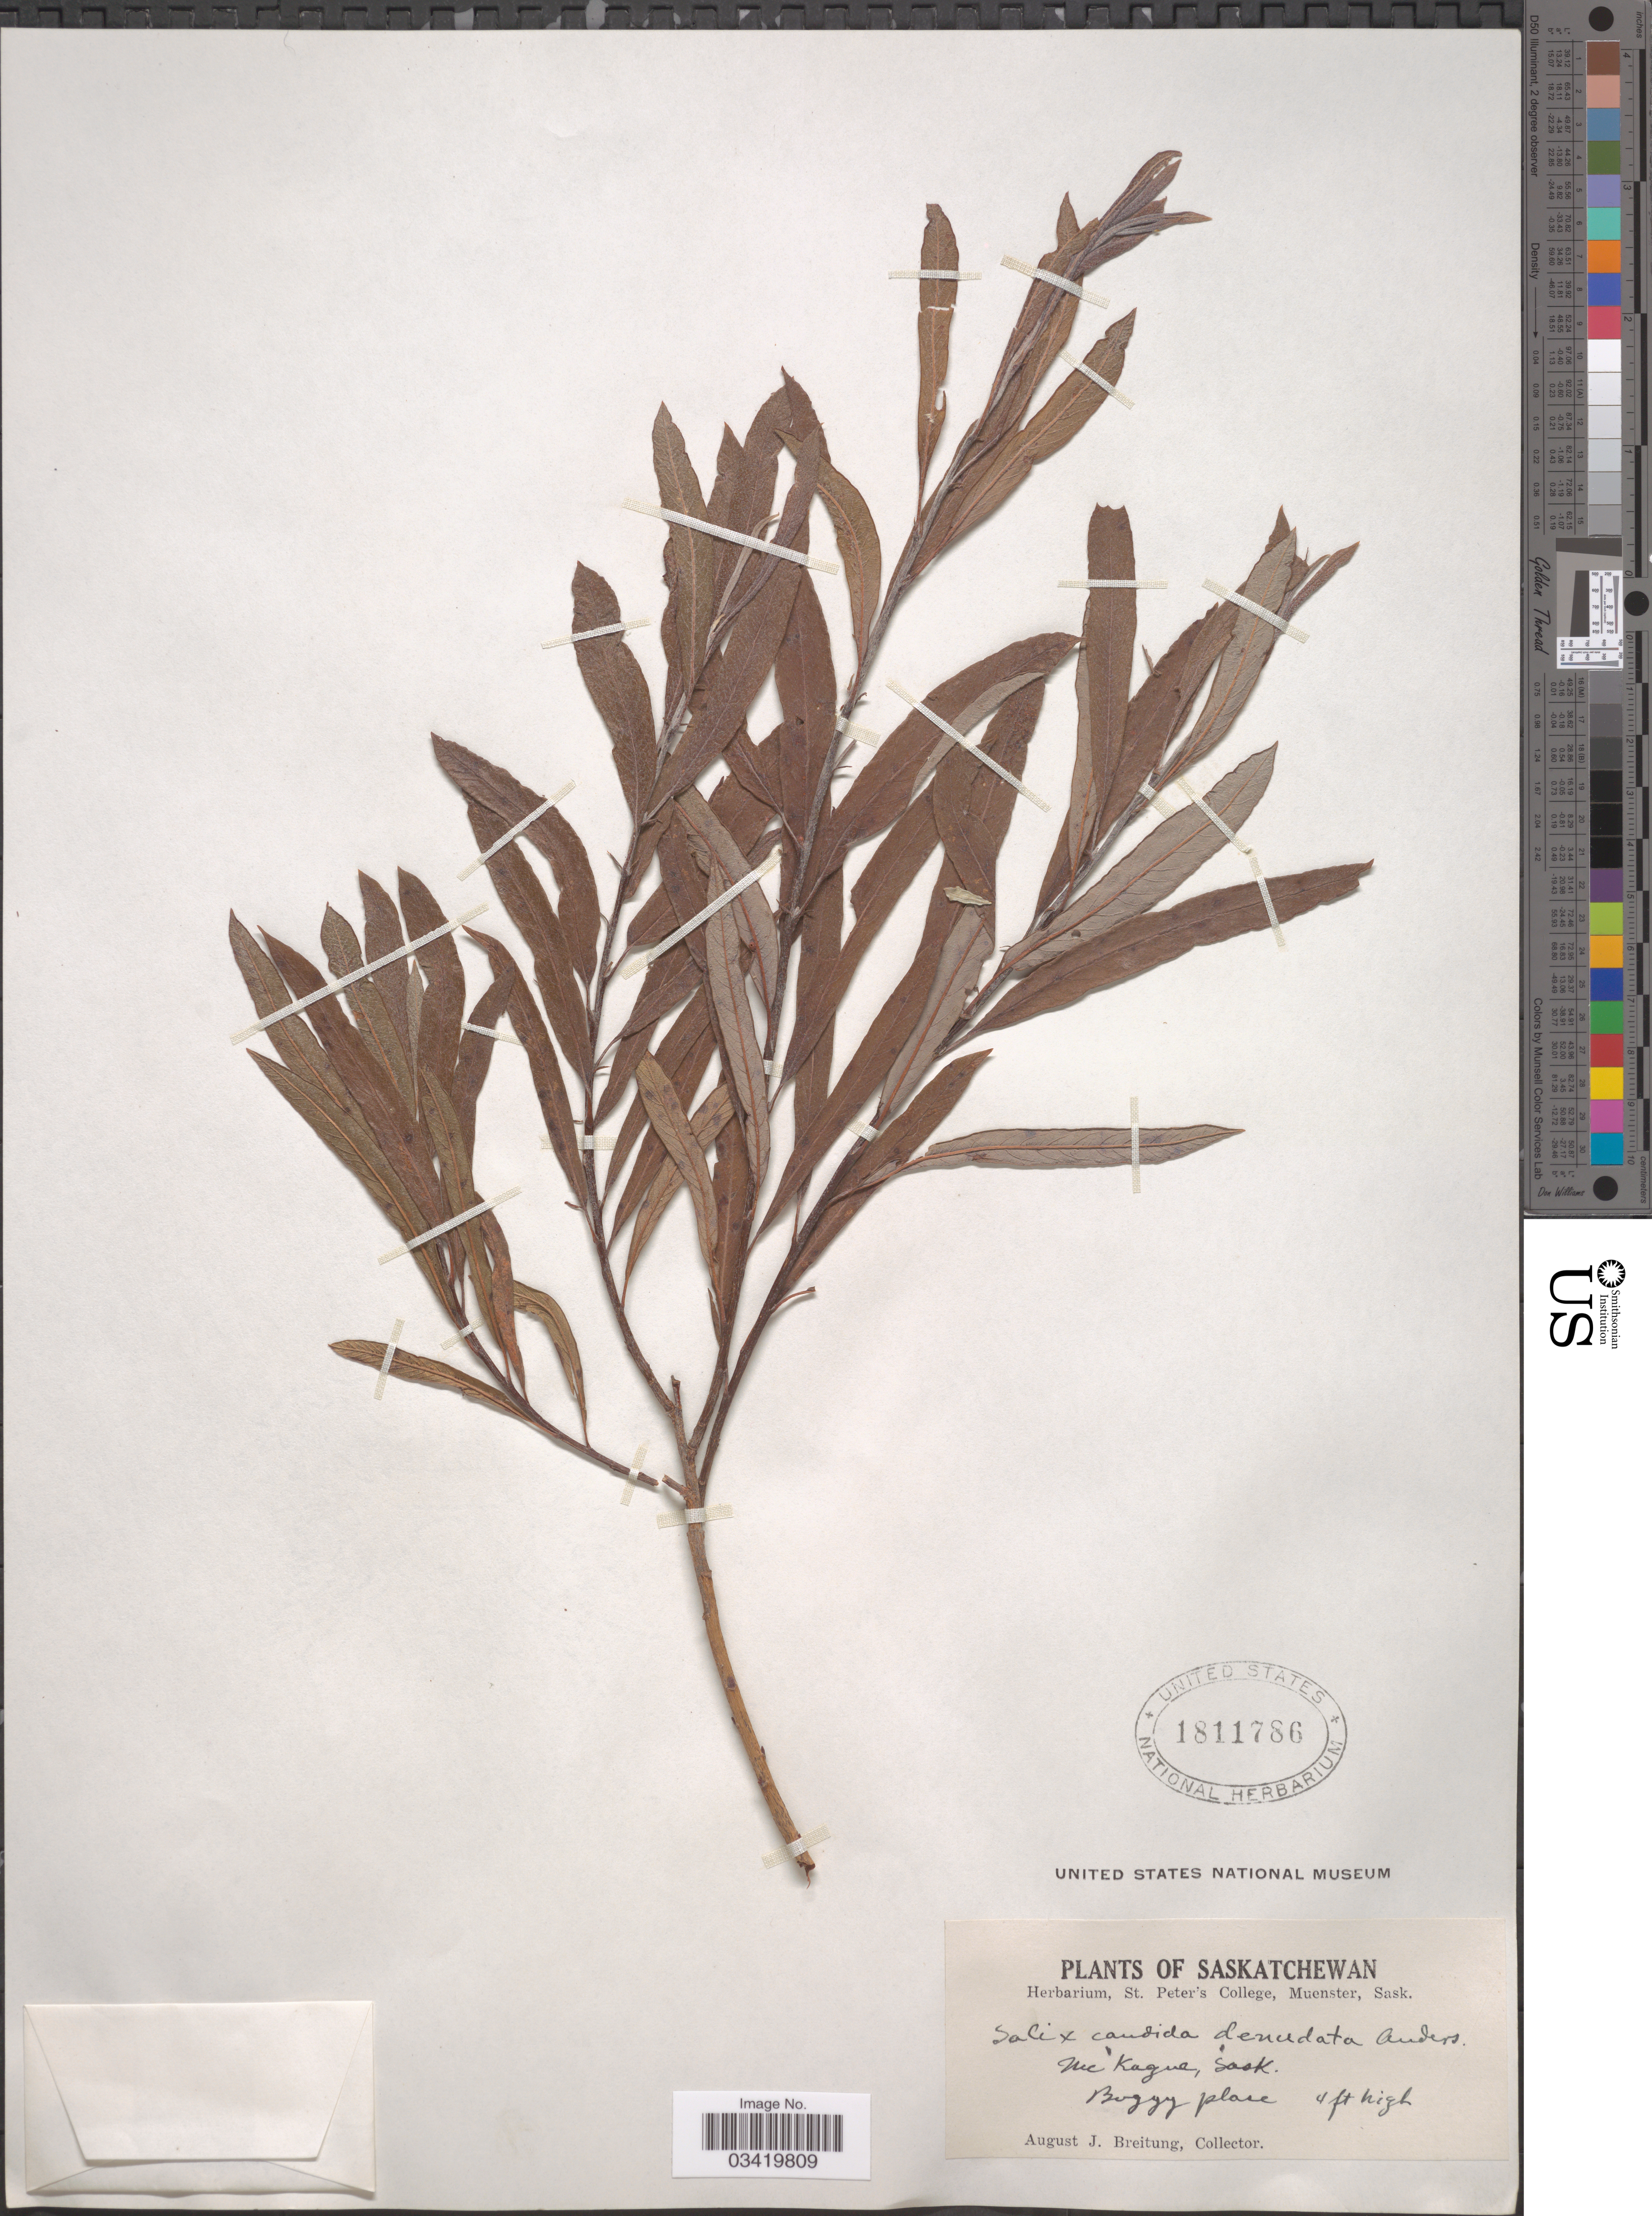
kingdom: Plantae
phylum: Tracheophyta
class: Magnoliopsida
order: Malpighiales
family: Salicaceae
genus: Salix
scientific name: Salix candida var. denudata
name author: Andersson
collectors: A. Breitung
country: Canada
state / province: Saskatchewan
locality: McKagwe.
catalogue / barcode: US 1811786